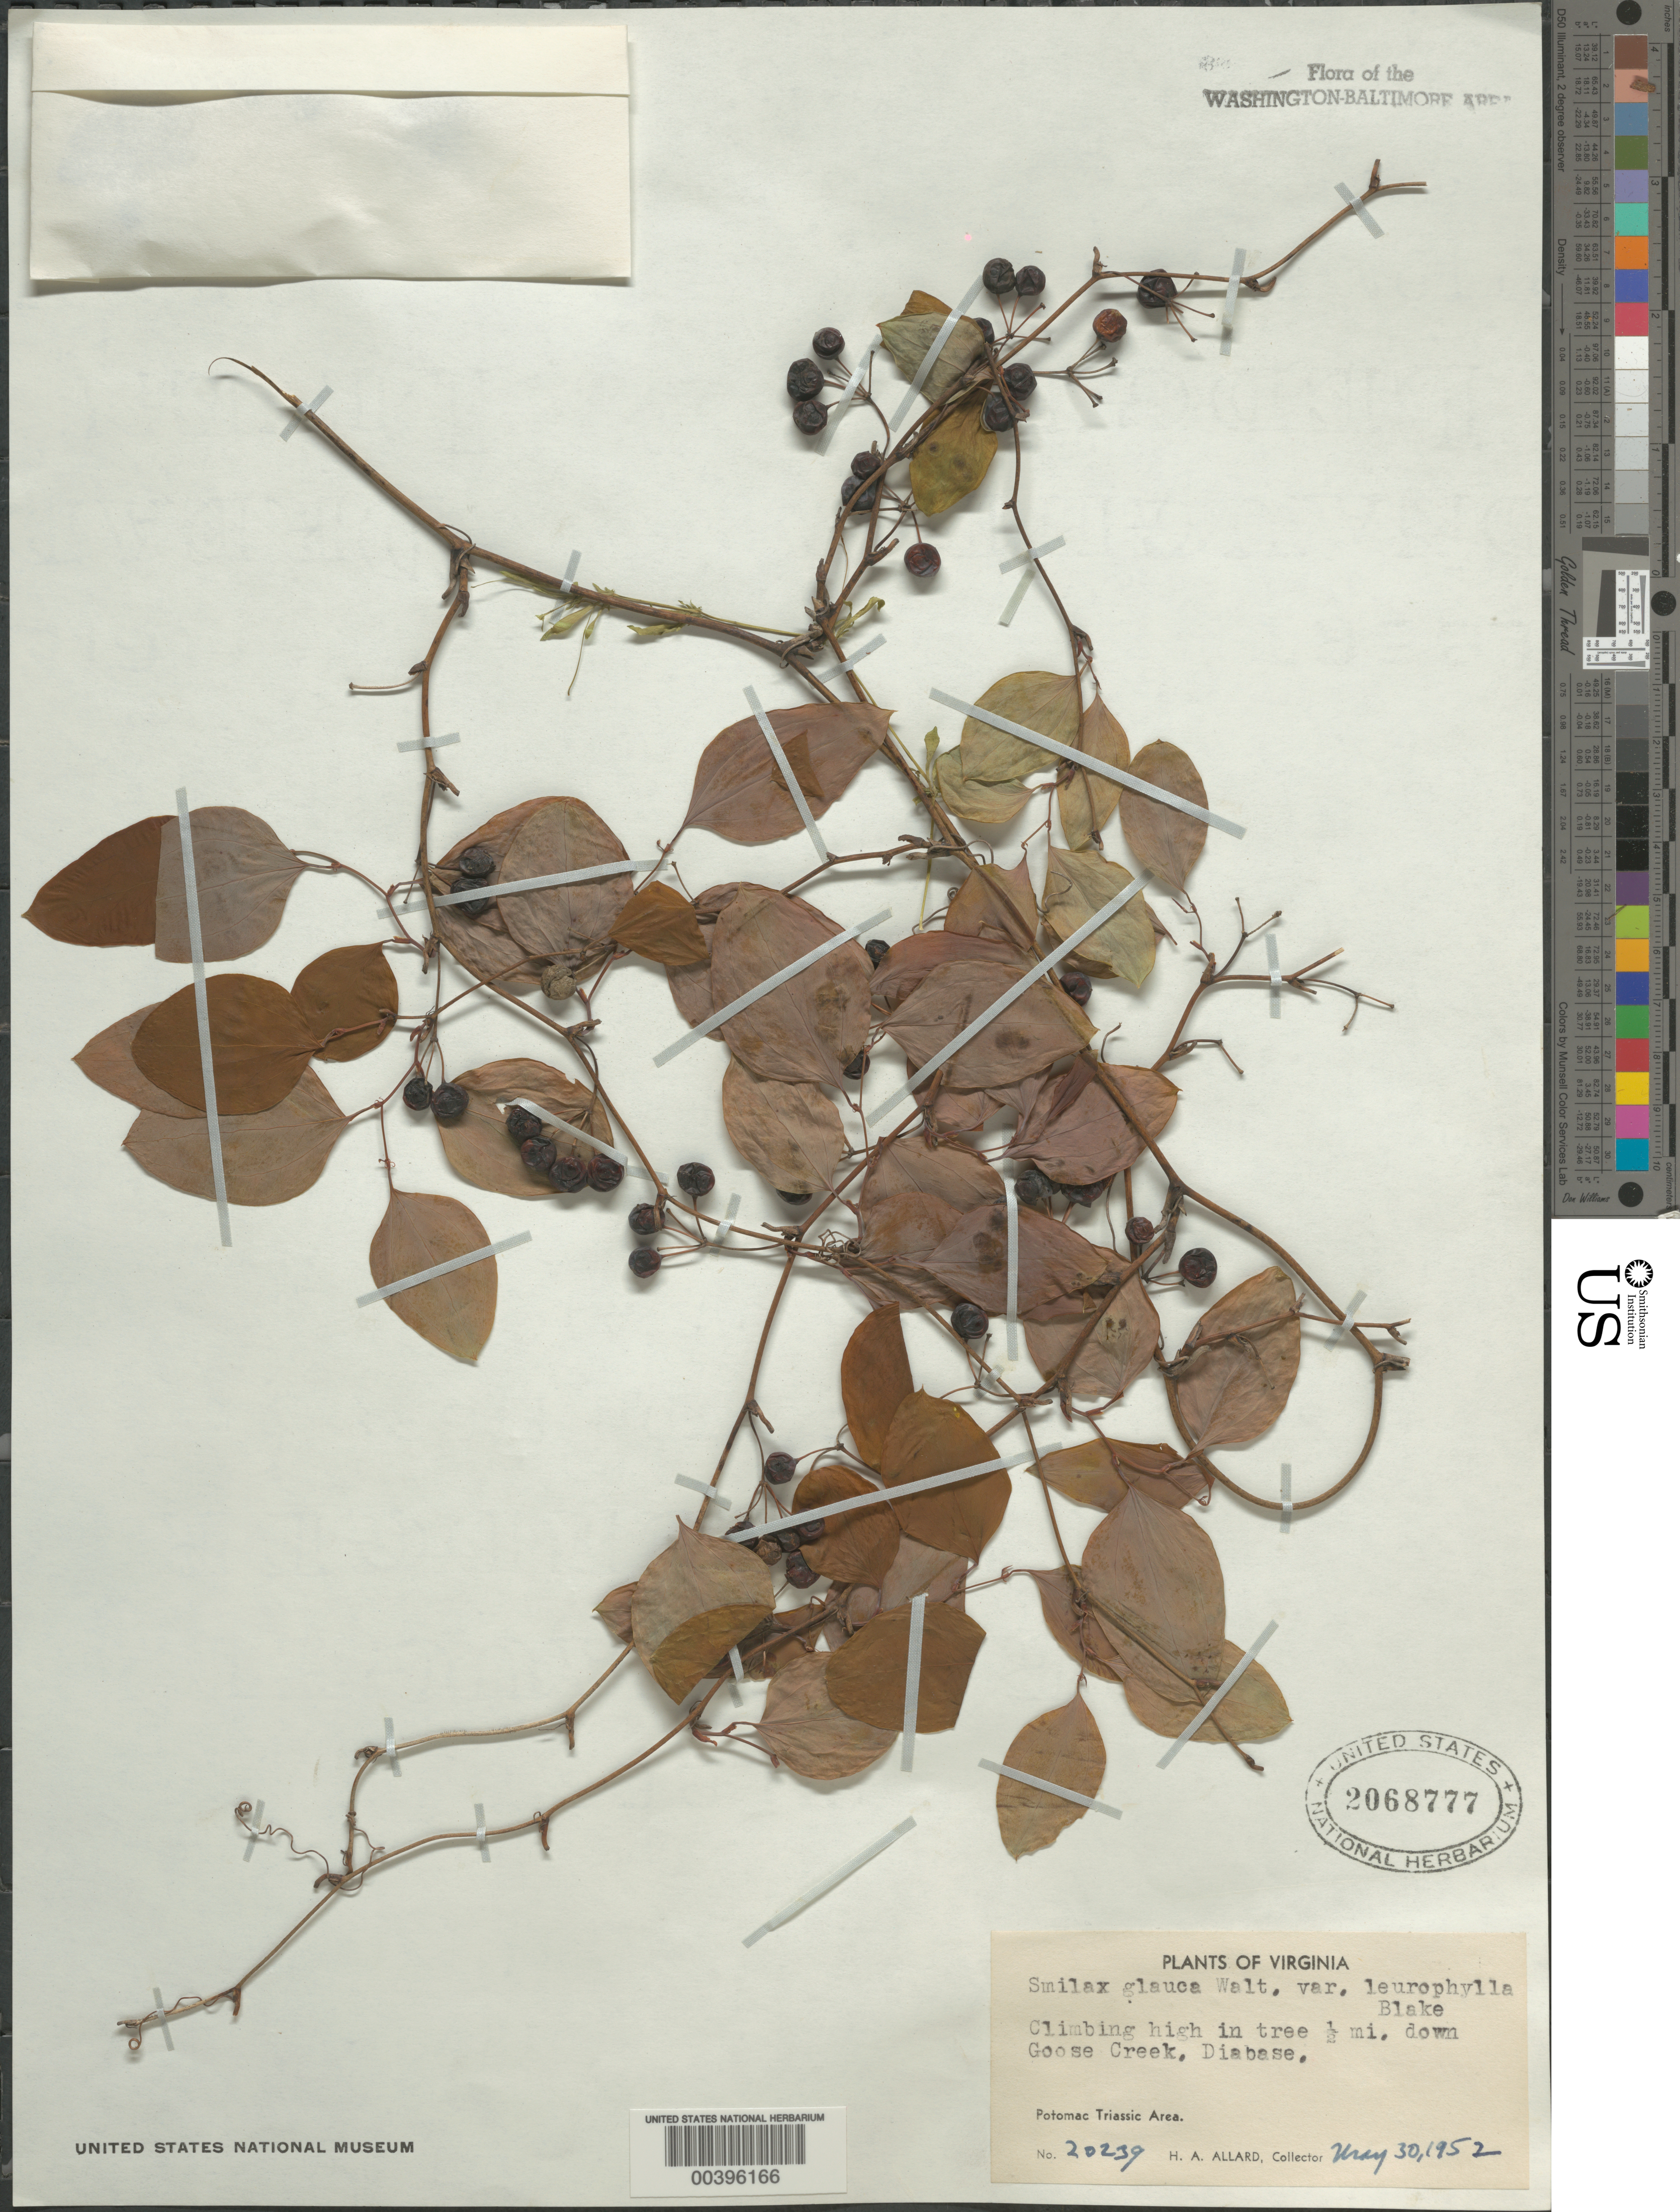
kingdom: Plantae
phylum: Tracheophyta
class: Liliopsida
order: Liliales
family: Smilacaceae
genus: Smilax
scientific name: Smilax glauca var. leurophylla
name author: S.F. Blake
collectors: H. A. Allard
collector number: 20239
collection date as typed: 30 May 1952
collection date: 1952-05-30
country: United States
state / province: Virginia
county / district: Loudoun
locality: Goose Creek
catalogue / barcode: US 2068777